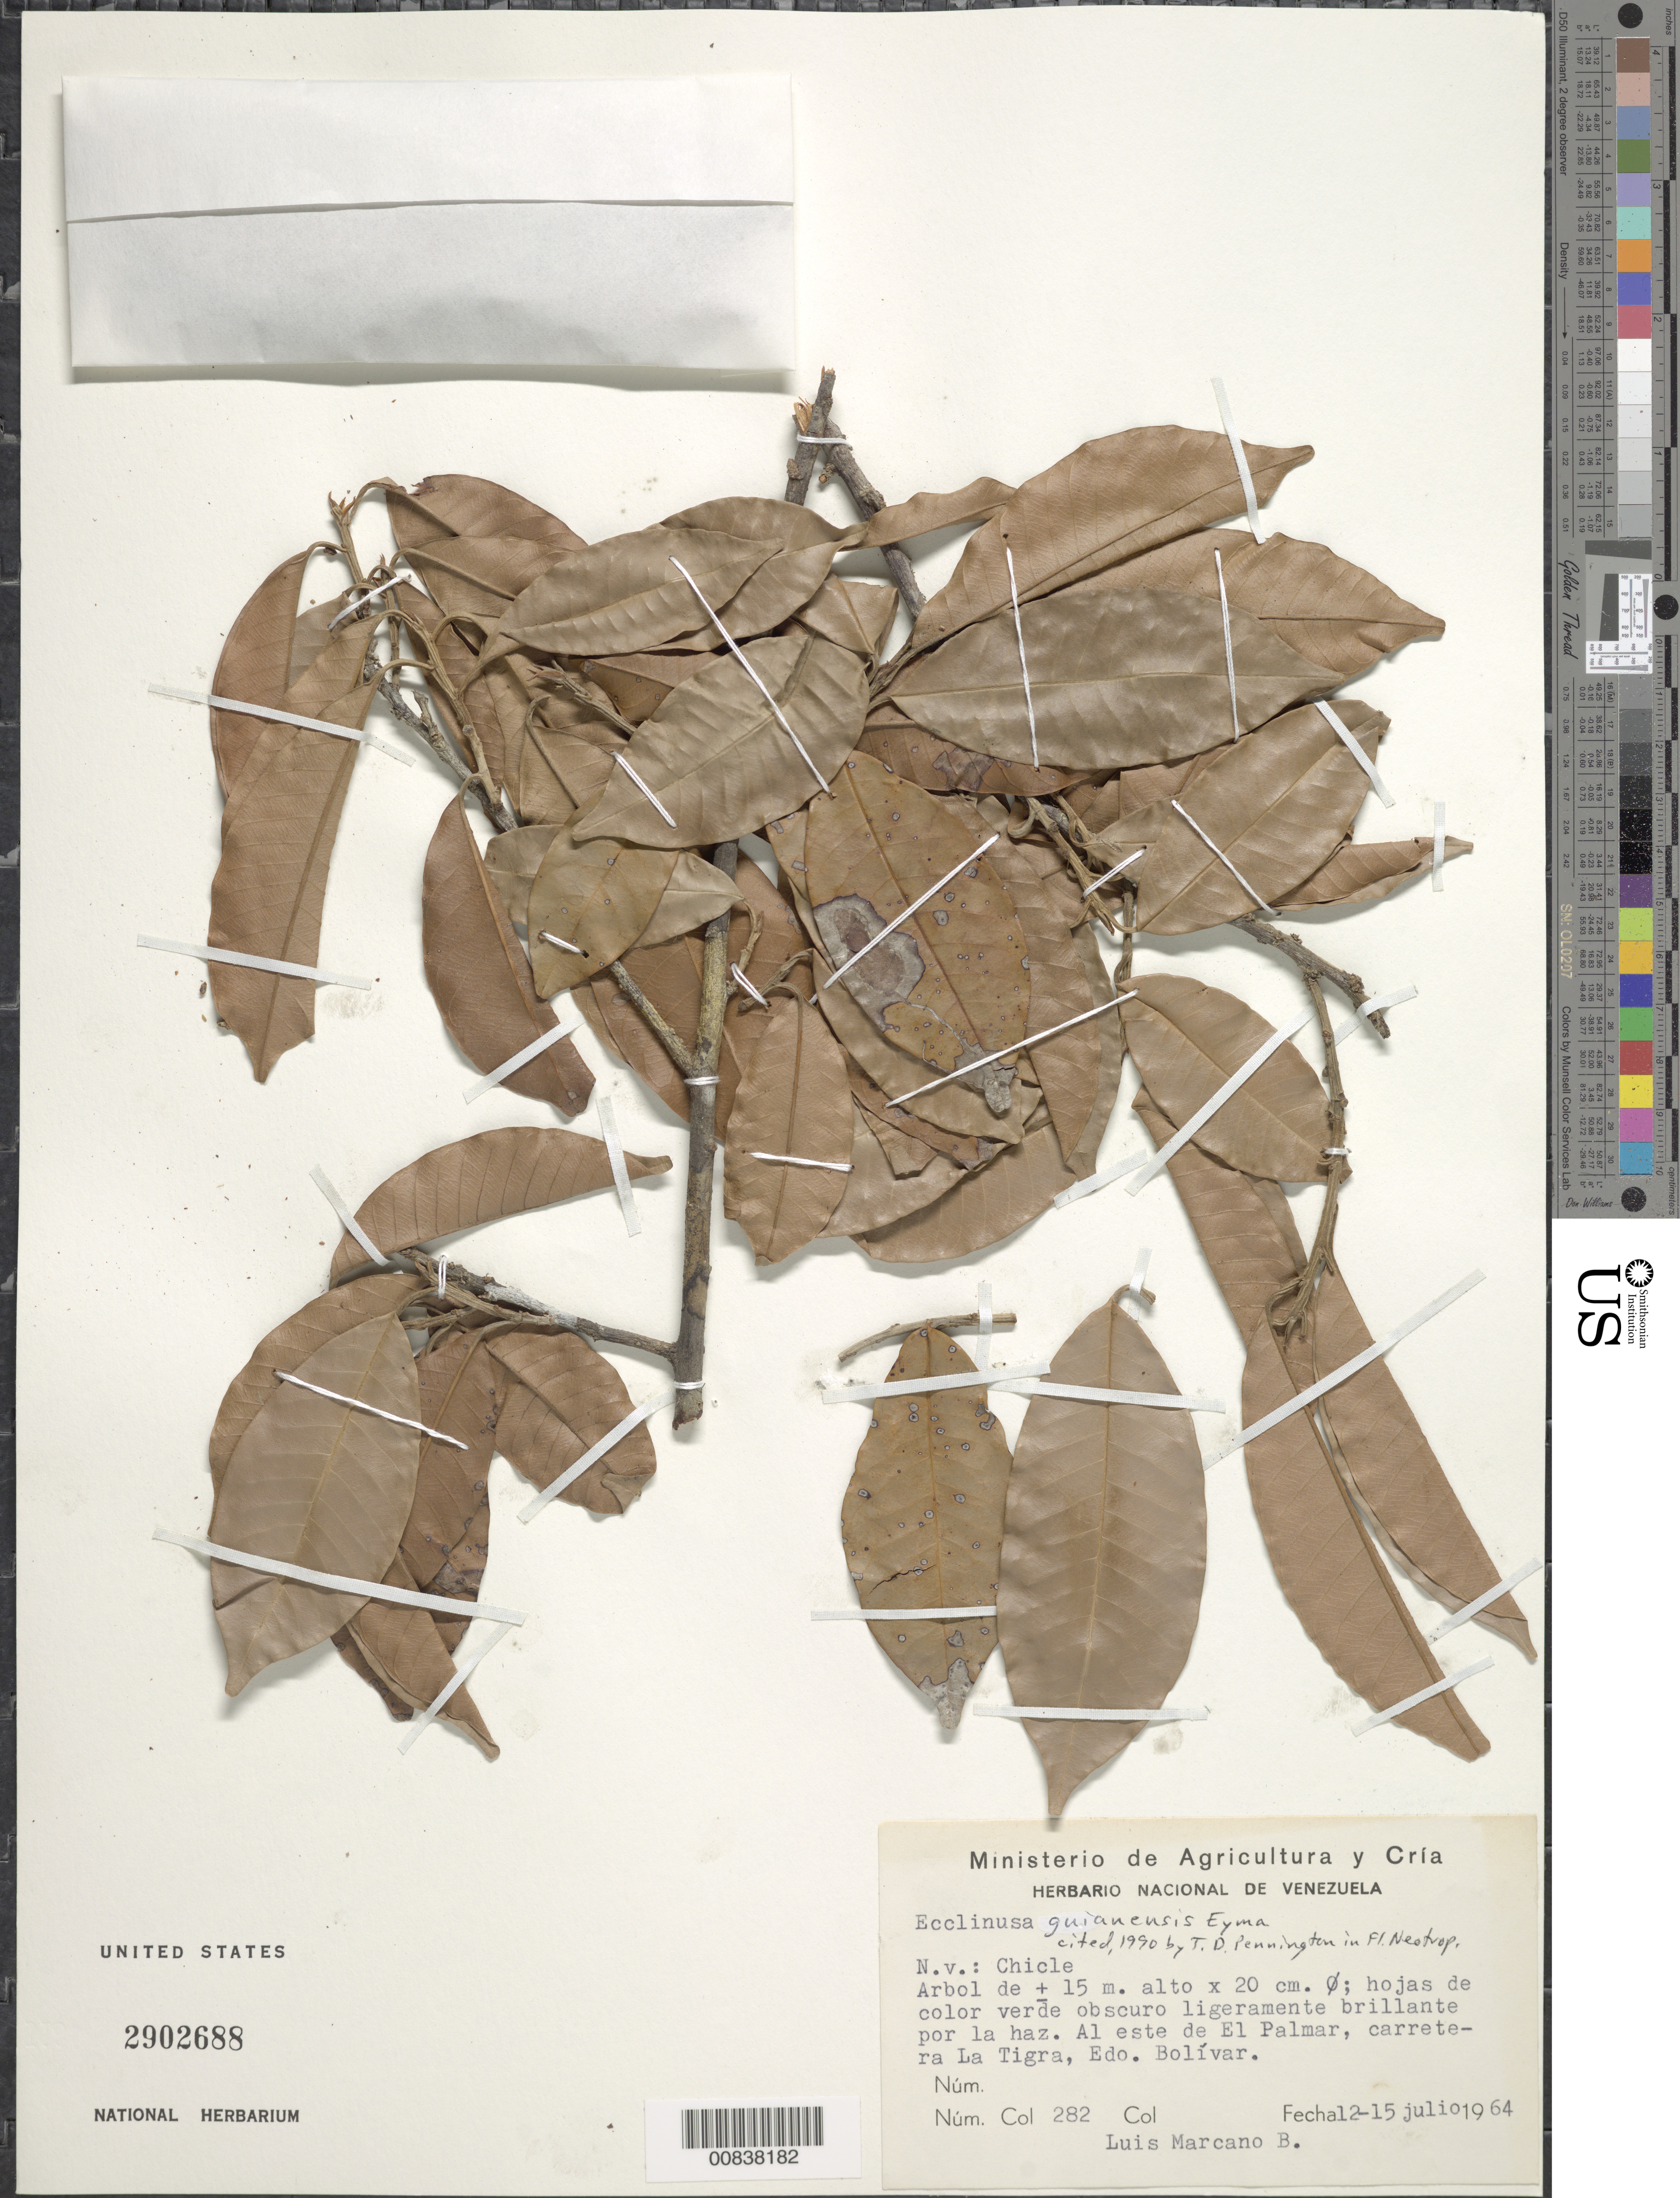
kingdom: Plantae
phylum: Tracheophyta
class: Magnoliopsida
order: Ericales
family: Sapotaceae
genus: Ecclinusa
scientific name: Ecclinusa guianensis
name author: Eyma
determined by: Pennington, T. D., (K)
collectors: L. Marcano-Berti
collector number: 282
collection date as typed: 12-Jul-64 to 15-Jul-64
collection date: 1964-07-12/1964-07-15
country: Venezuela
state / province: Bolívar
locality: El Palmar, este de; carretera La Tigra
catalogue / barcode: US 2902688